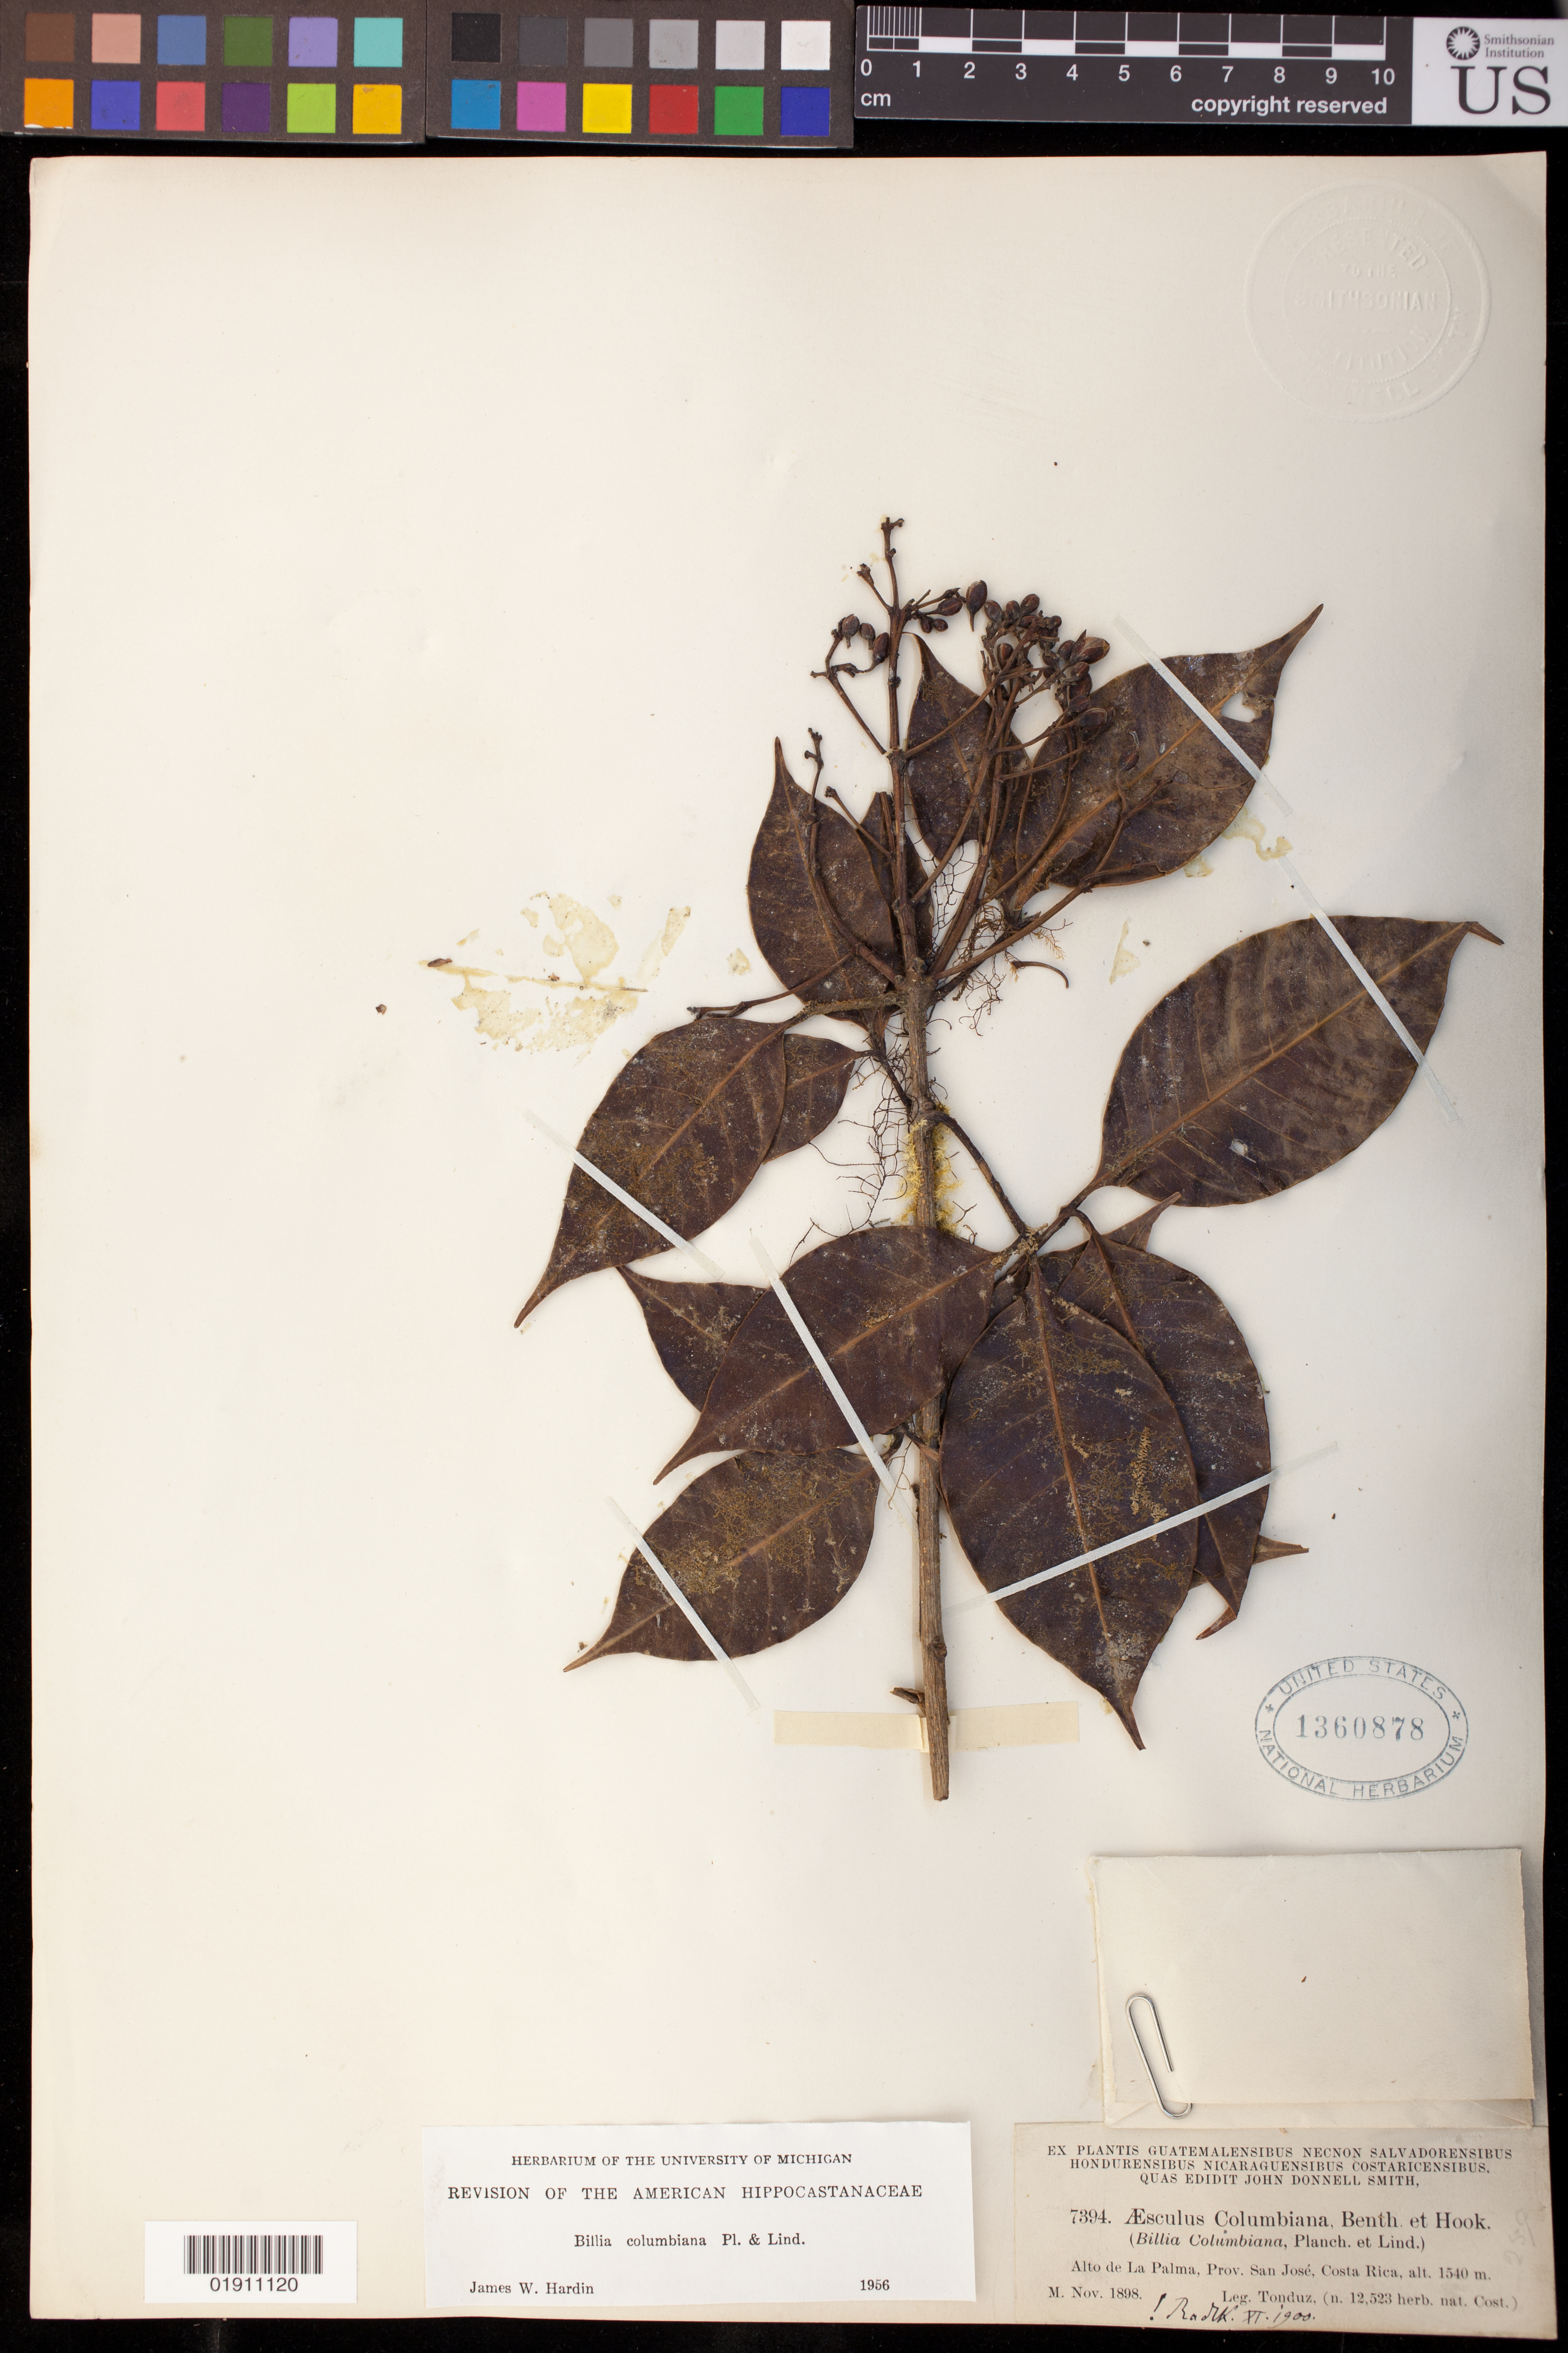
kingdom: Plantae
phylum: Tracheophyta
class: Magnoliopsida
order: Sapindales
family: Sapindaceae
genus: Billia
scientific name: Billia columbiana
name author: Planch. & Linden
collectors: A. Tonduz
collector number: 12523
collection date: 1898-11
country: Costa Rica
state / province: San José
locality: Alto de La Palma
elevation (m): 1540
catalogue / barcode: US 1360878